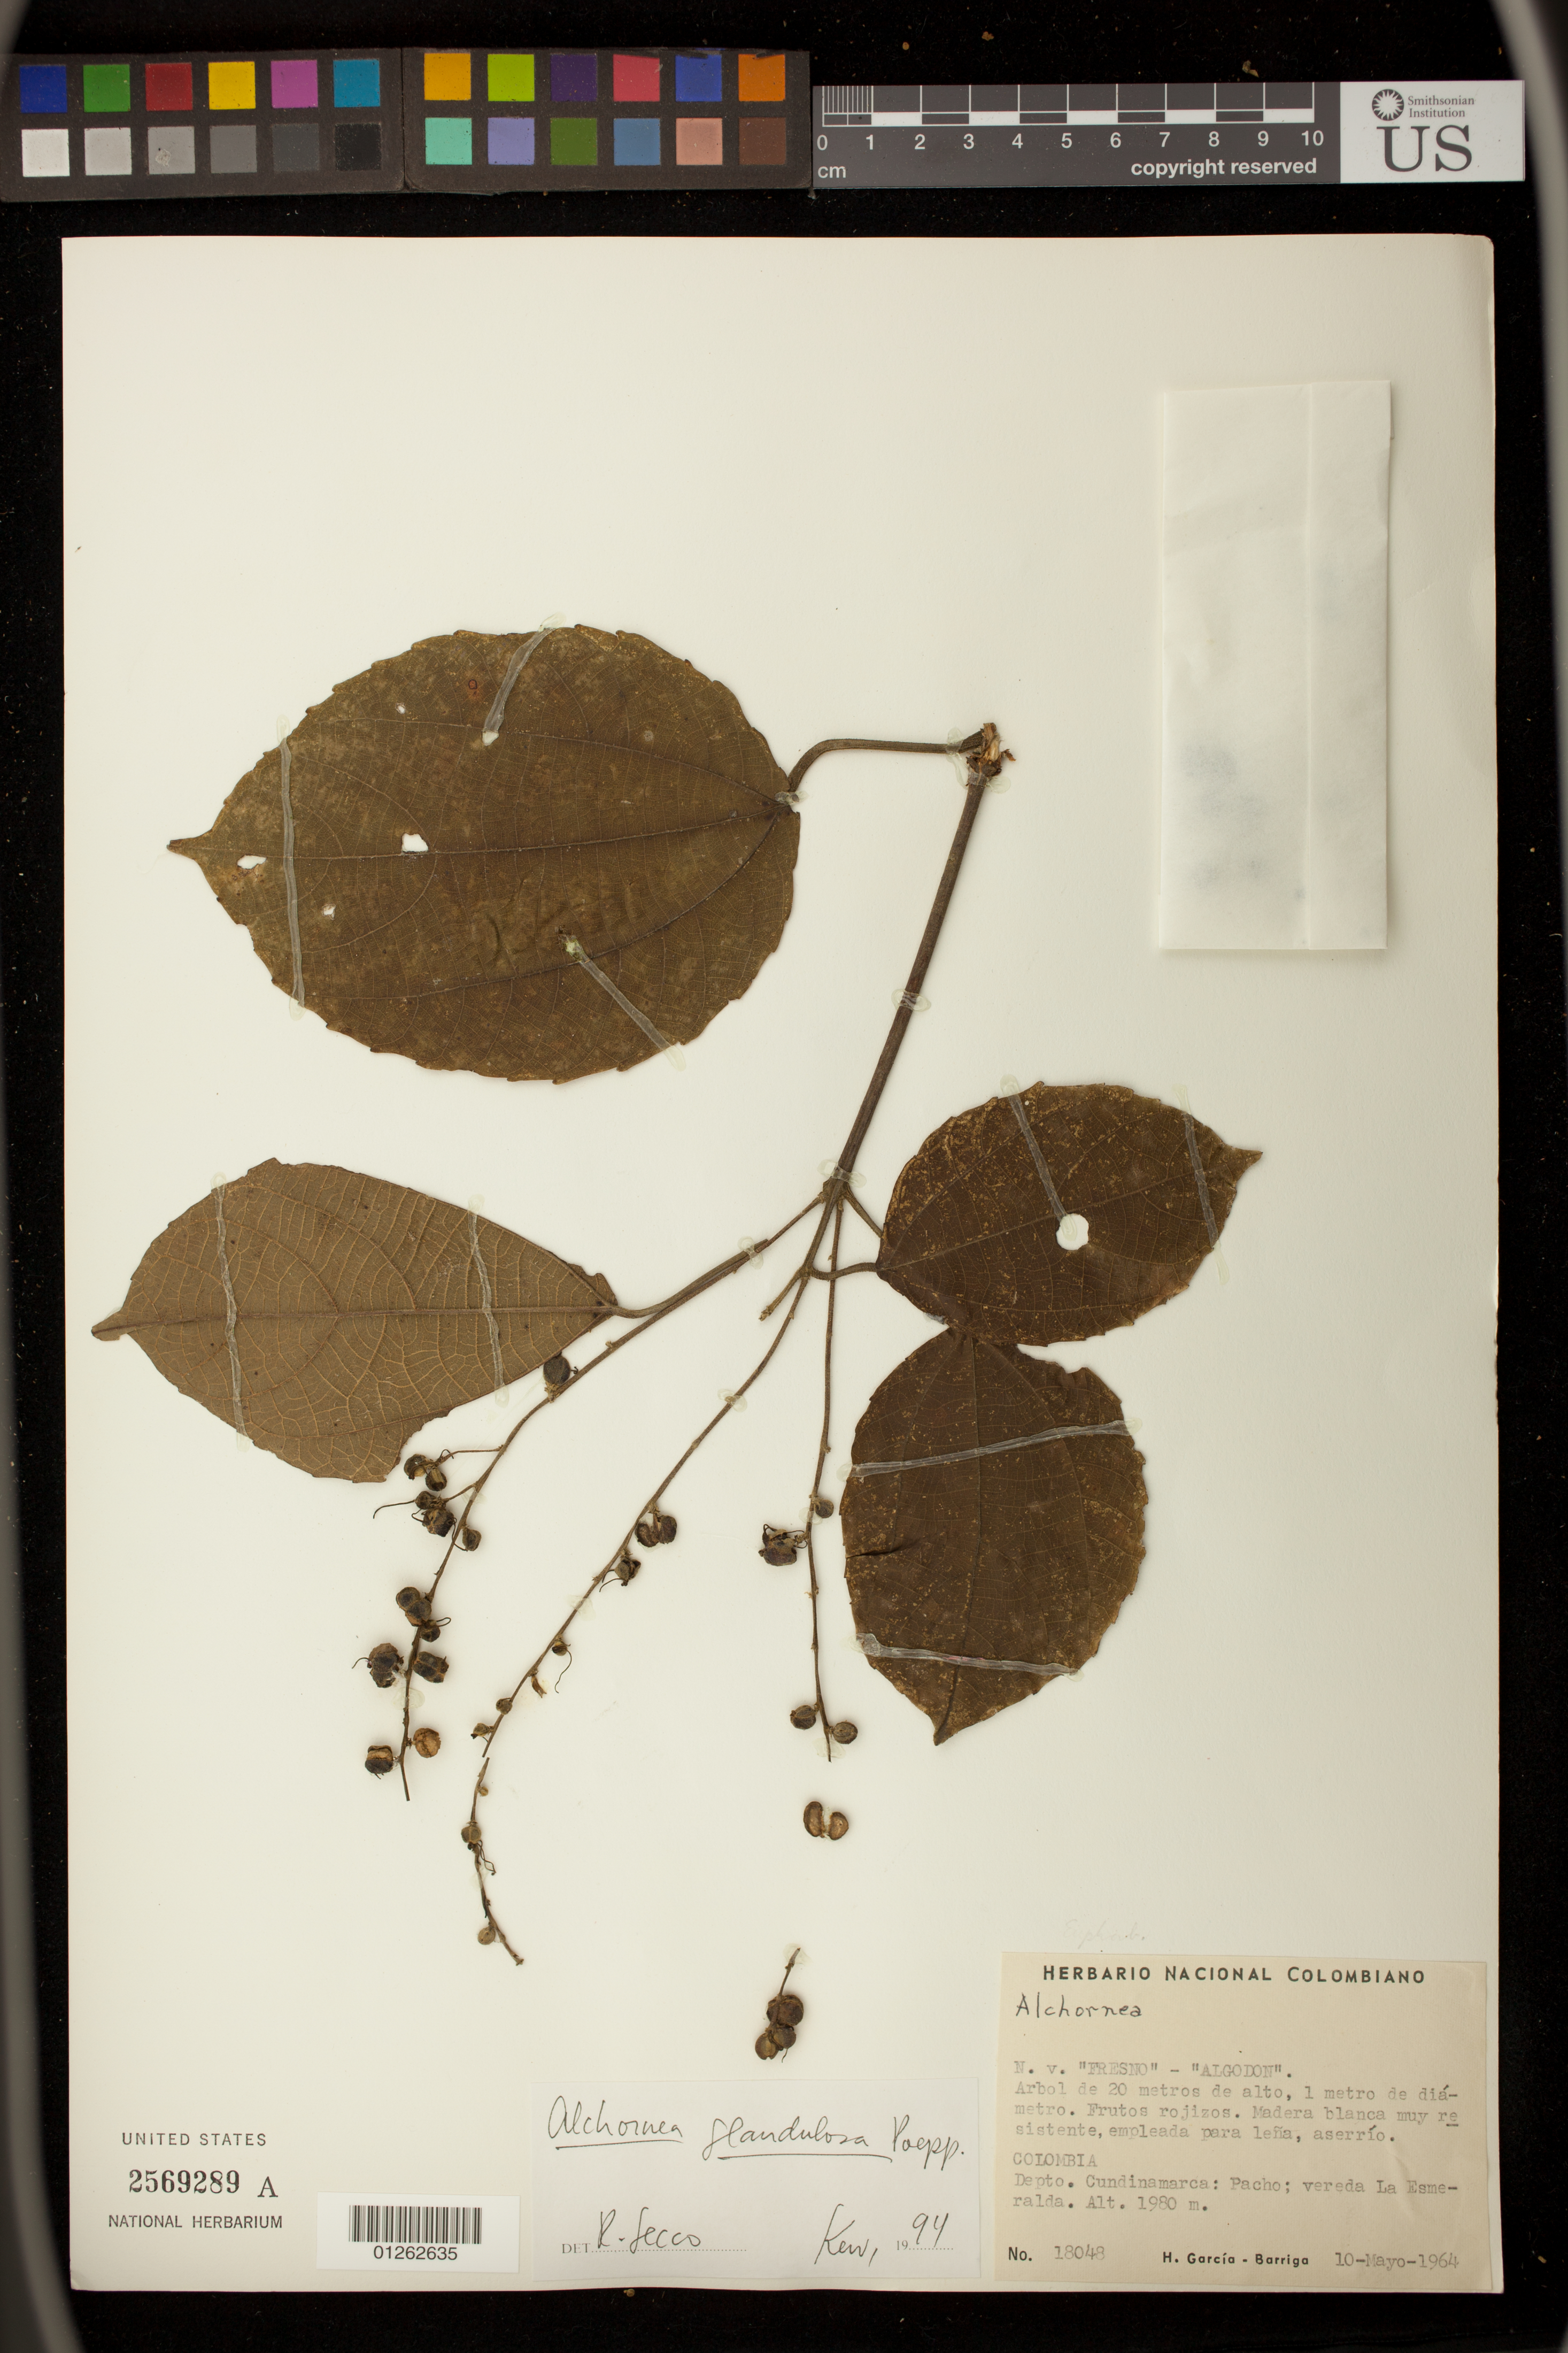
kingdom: Plantae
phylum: Tracheophyta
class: Magnoliopsida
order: Malpighiales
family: Euphorbiaceae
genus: Alchornea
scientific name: Alchornea glandulosa subsp. glandulosa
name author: Poepp.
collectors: H. García Barriga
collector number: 18048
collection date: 1964-05-10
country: Colombia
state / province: Cundinamarca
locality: Pacho; vereda La Esmeralda.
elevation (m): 1980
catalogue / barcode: US 2569289A